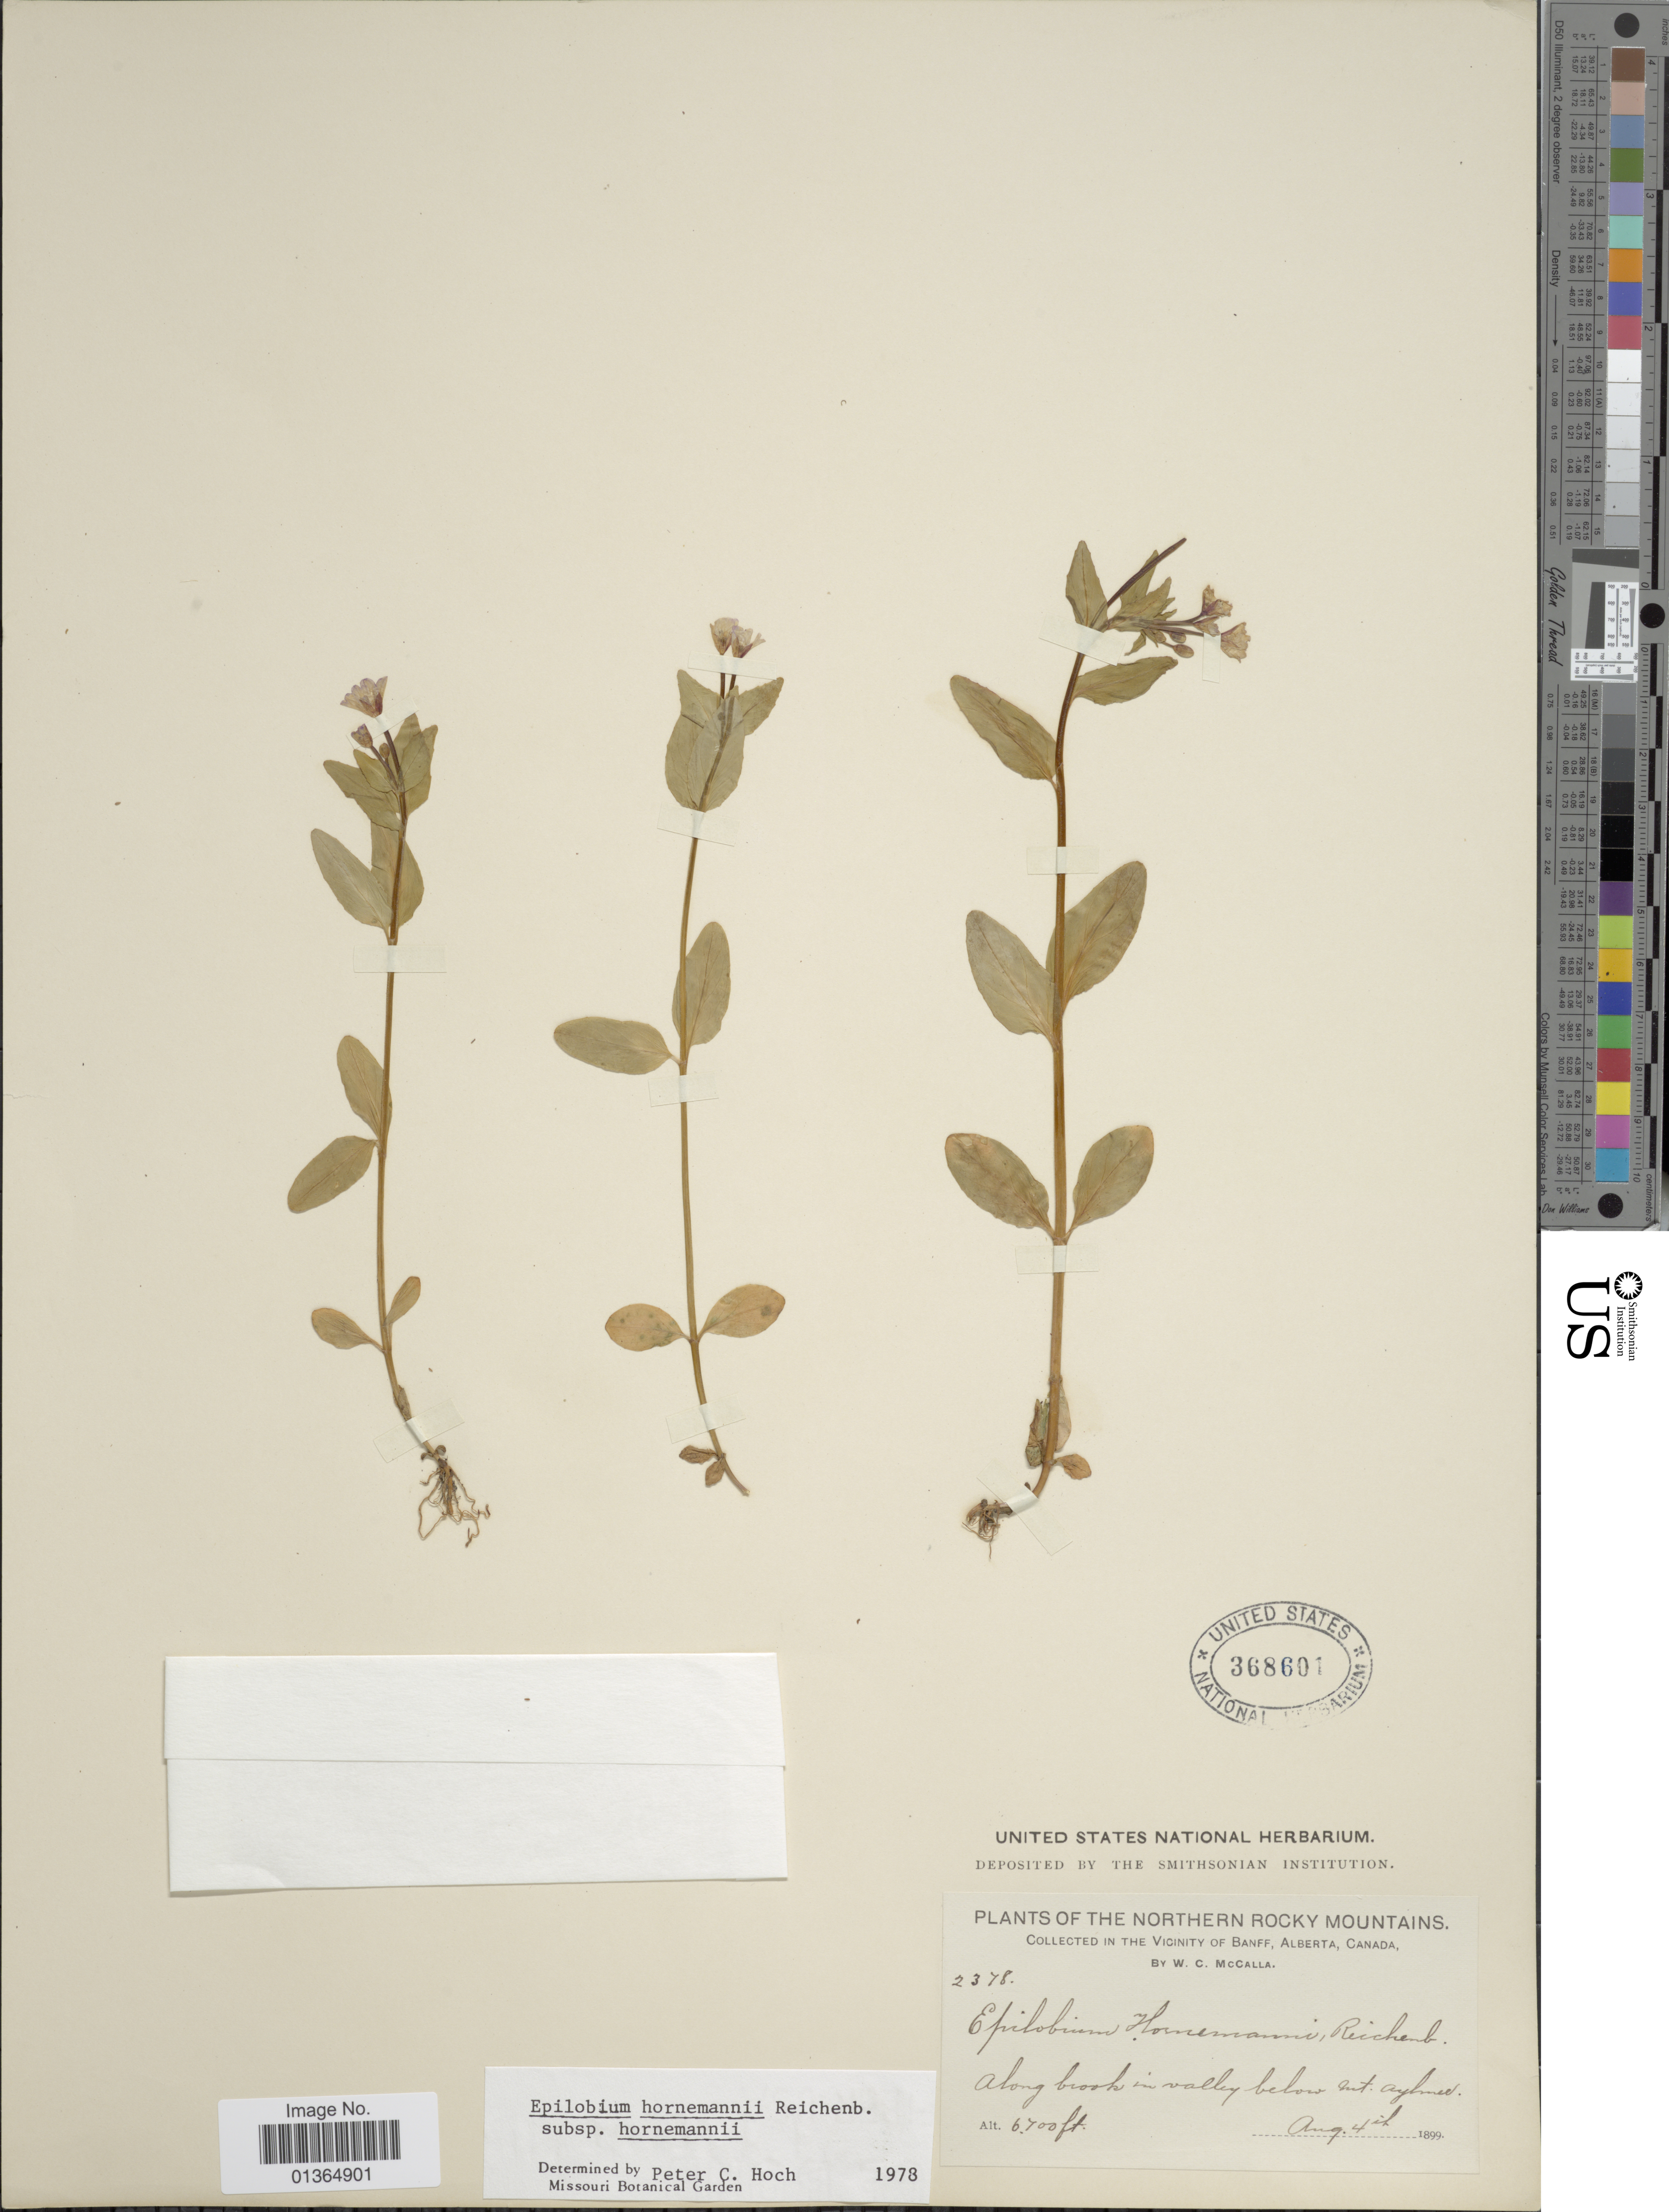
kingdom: Plantae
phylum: Tracheophyta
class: Magnoliopsida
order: Myrtales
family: Onagraceae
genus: Epilobium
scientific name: Epilobium hornemannii subsp. hornemannii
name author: Rchb.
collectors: W. McCalla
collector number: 2378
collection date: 1899-08-04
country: Canada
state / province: Alberta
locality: In the Vicinity of Banff. Along brook in valley below Mt. Aylmer.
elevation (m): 2042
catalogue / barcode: US 368601